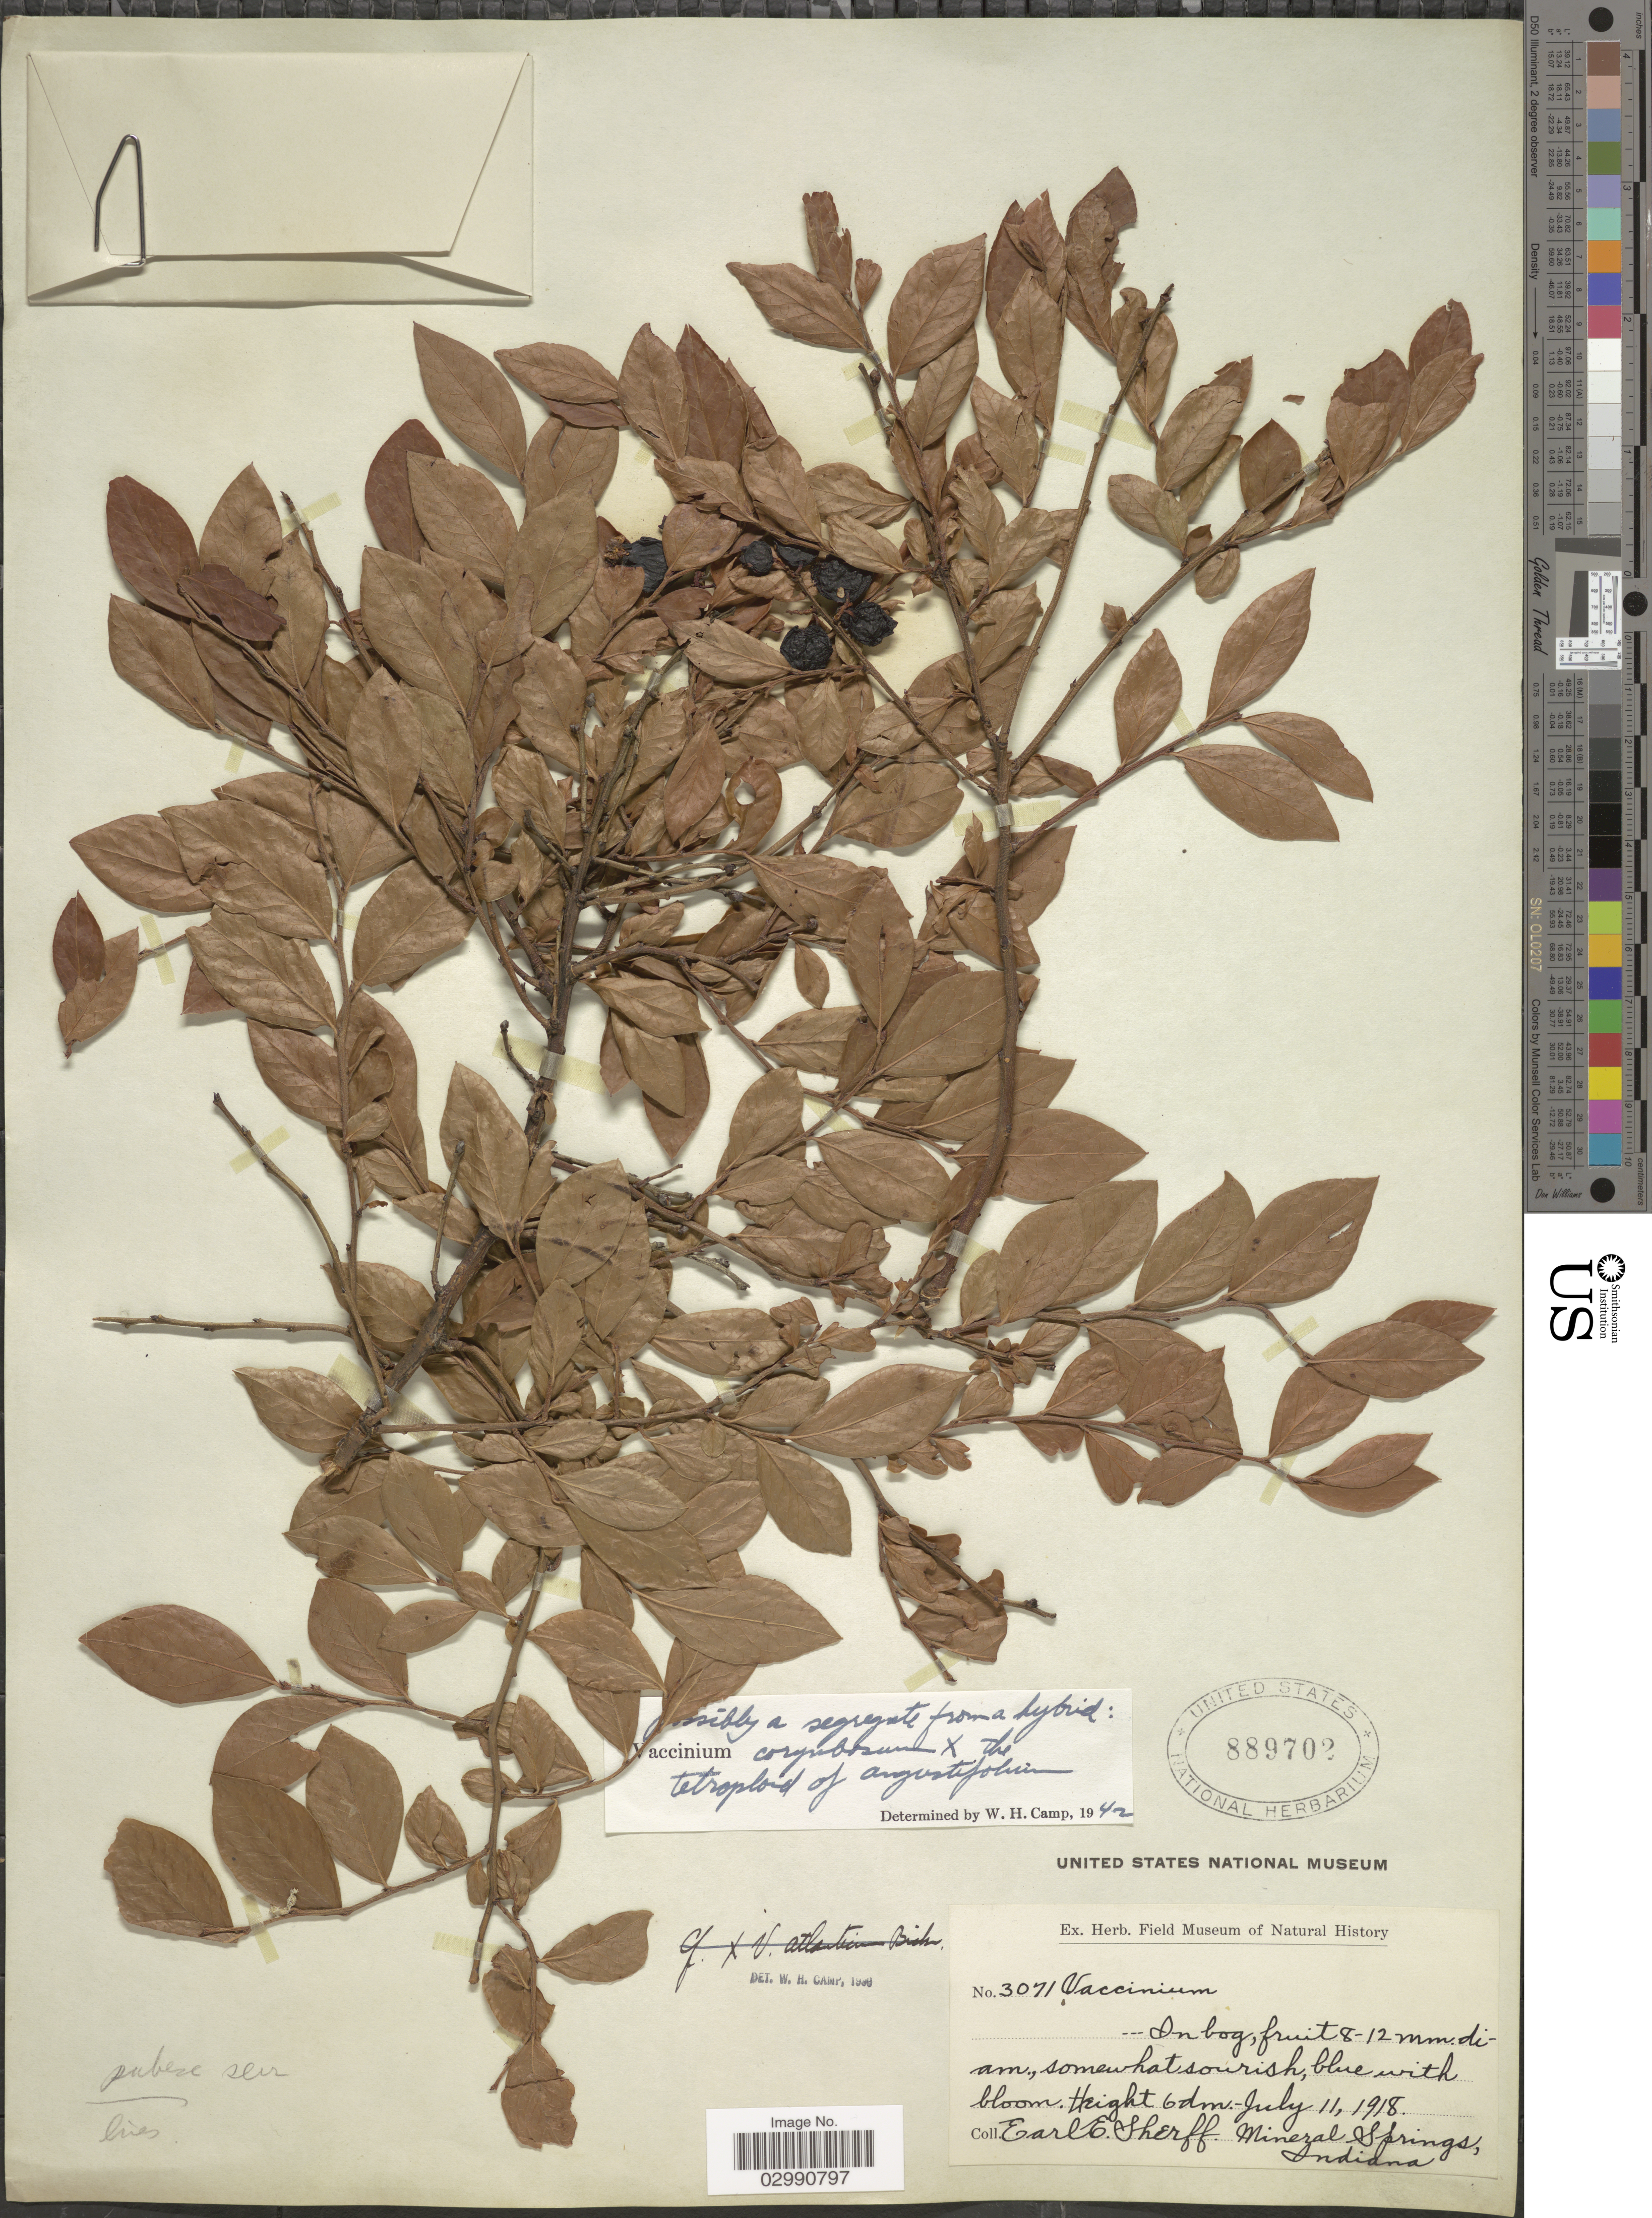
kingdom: Plantae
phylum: Tracheophyta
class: Magnoliopsida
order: Ericales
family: Ericaceae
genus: Vaccinium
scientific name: Vaccinium corymbosum x V. angustifolium Aiton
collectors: E. E. Sherff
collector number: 3071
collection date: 1918-07-11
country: United States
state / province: Indiana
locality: Mineral Springs, Indiana.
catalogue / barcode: US 889702